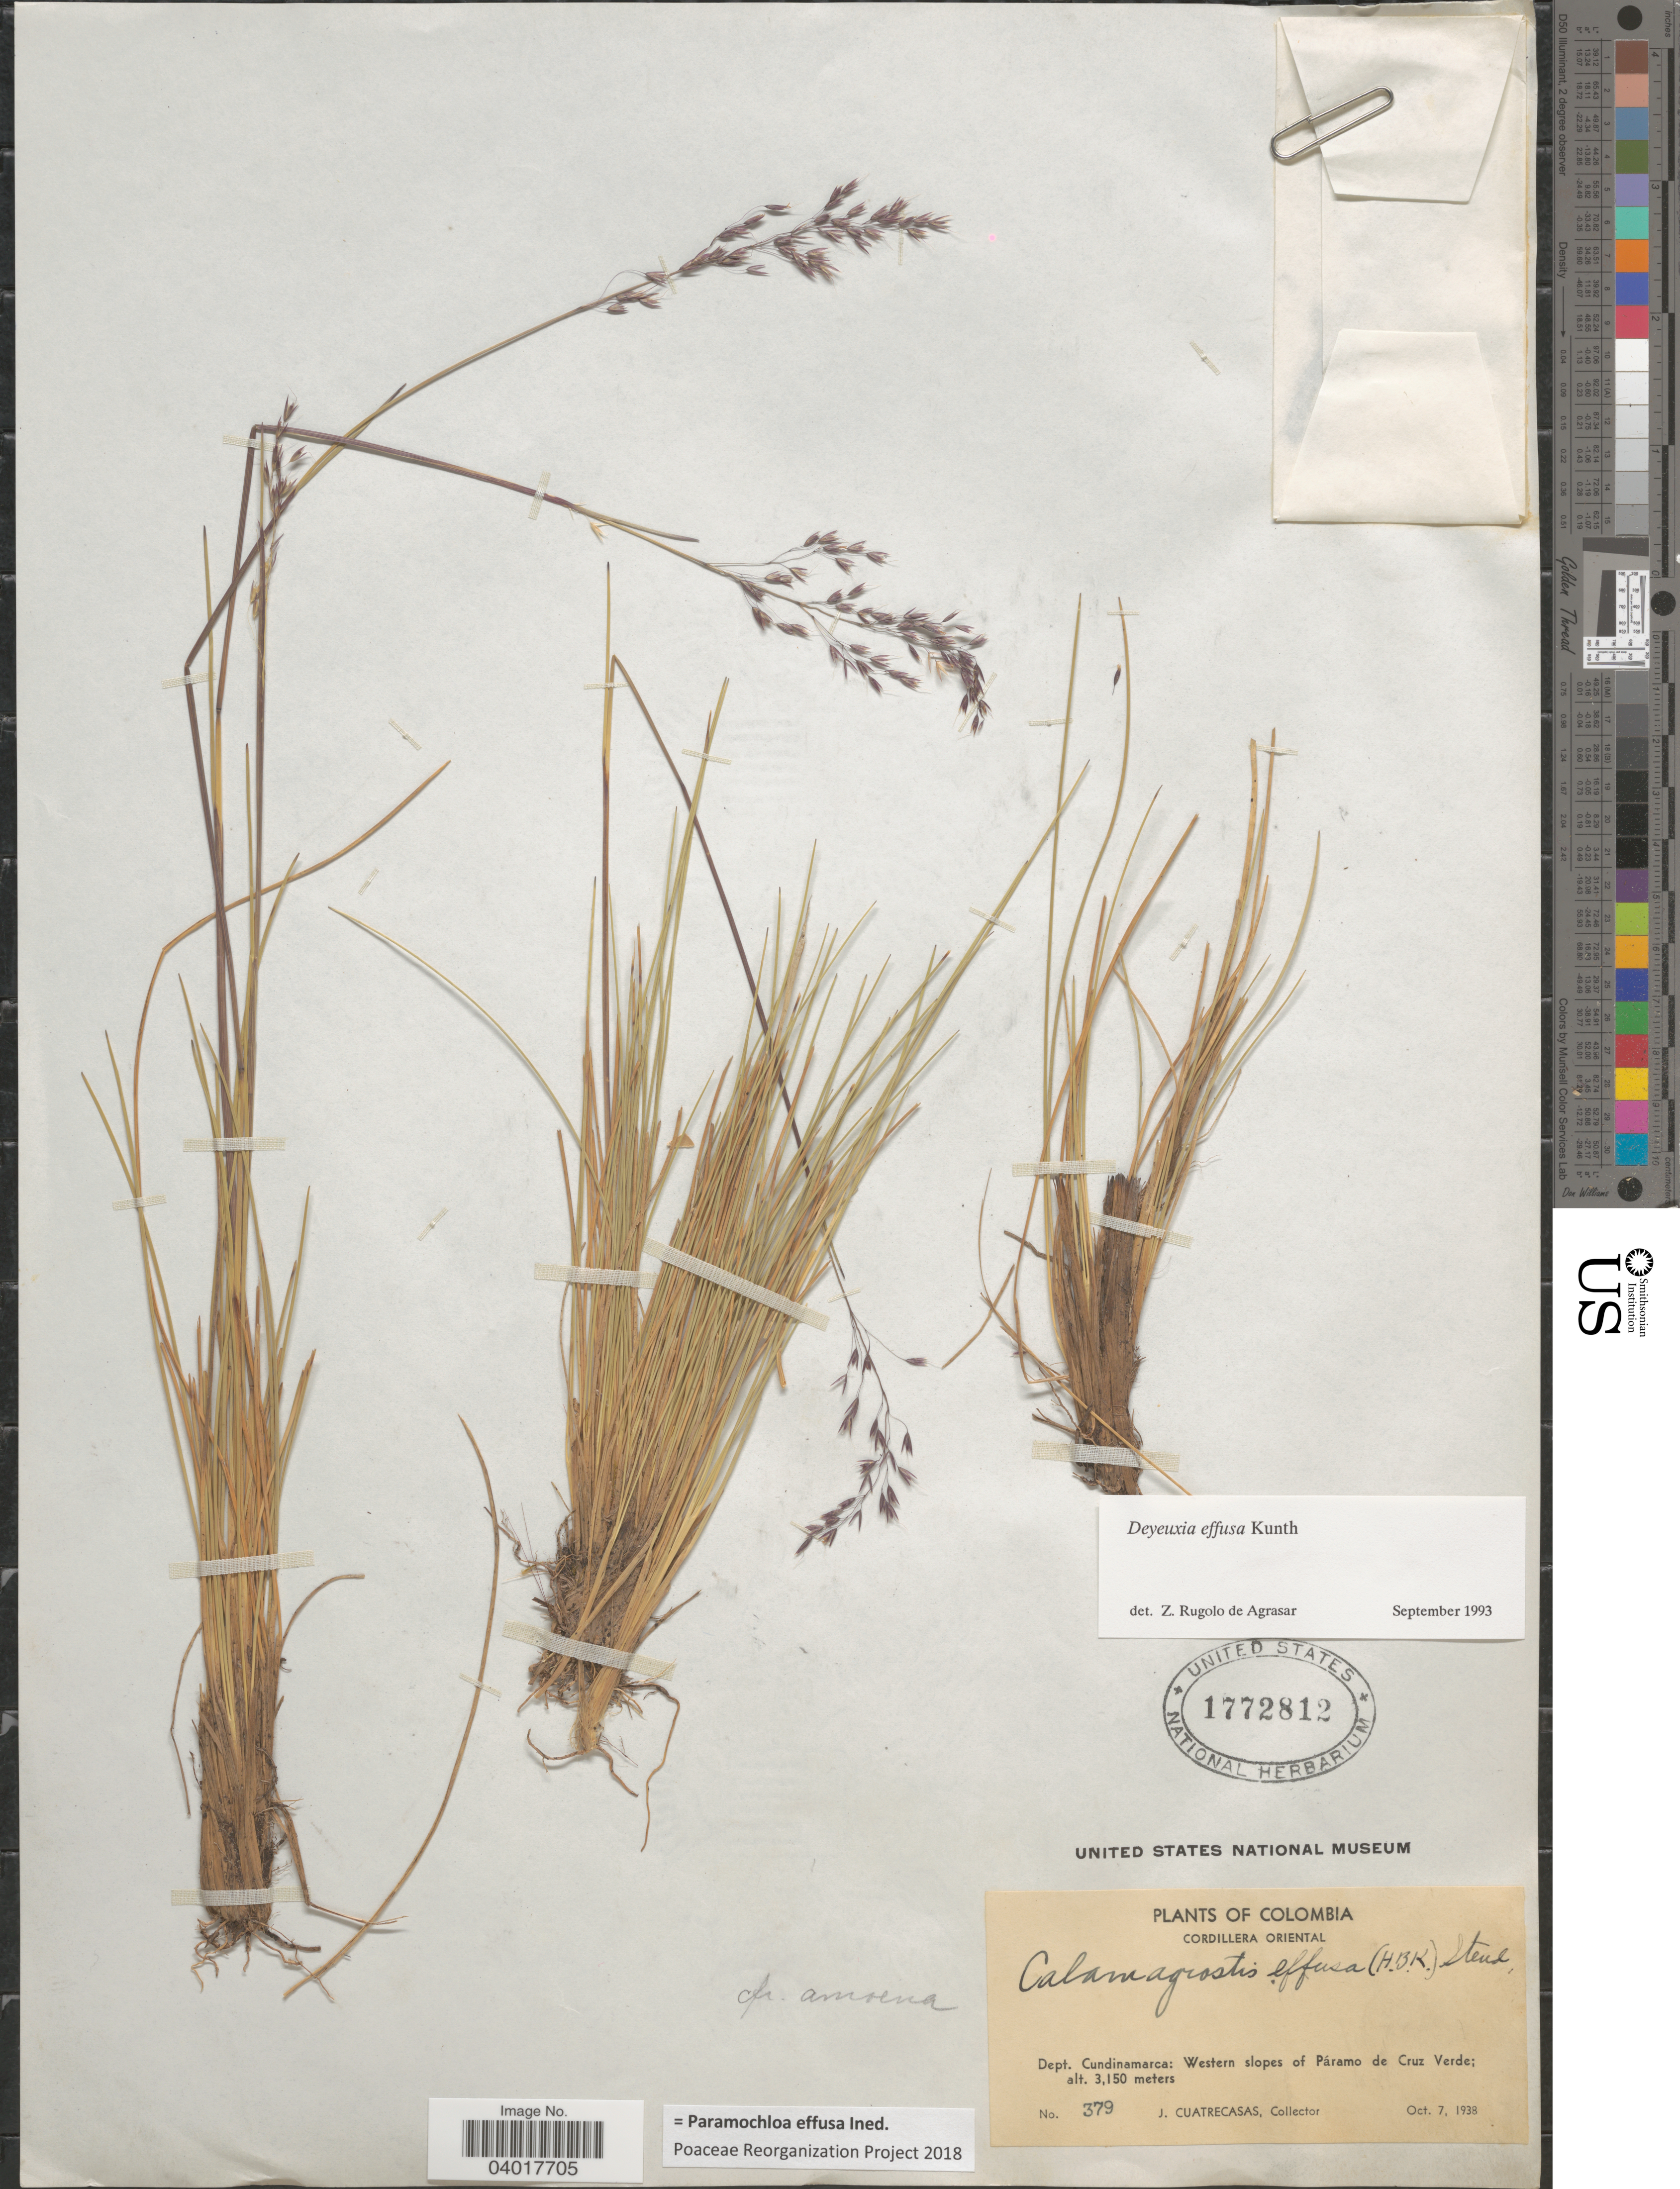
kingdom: Plantae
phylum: Tracheophyta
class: Liliopsida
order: Poales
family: Poaceae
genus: Paramochloa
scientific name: Paramochloa effusa ined.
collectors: J. Cuatrecasas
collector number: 379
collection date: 1938-10-07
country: Colombia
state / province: Cundinamarca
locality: Cordillera Oriental. Dept. Cundinamarca: Western slopes of Páramo de Cruz Verde.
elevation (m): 3150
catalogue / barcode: US 1772812